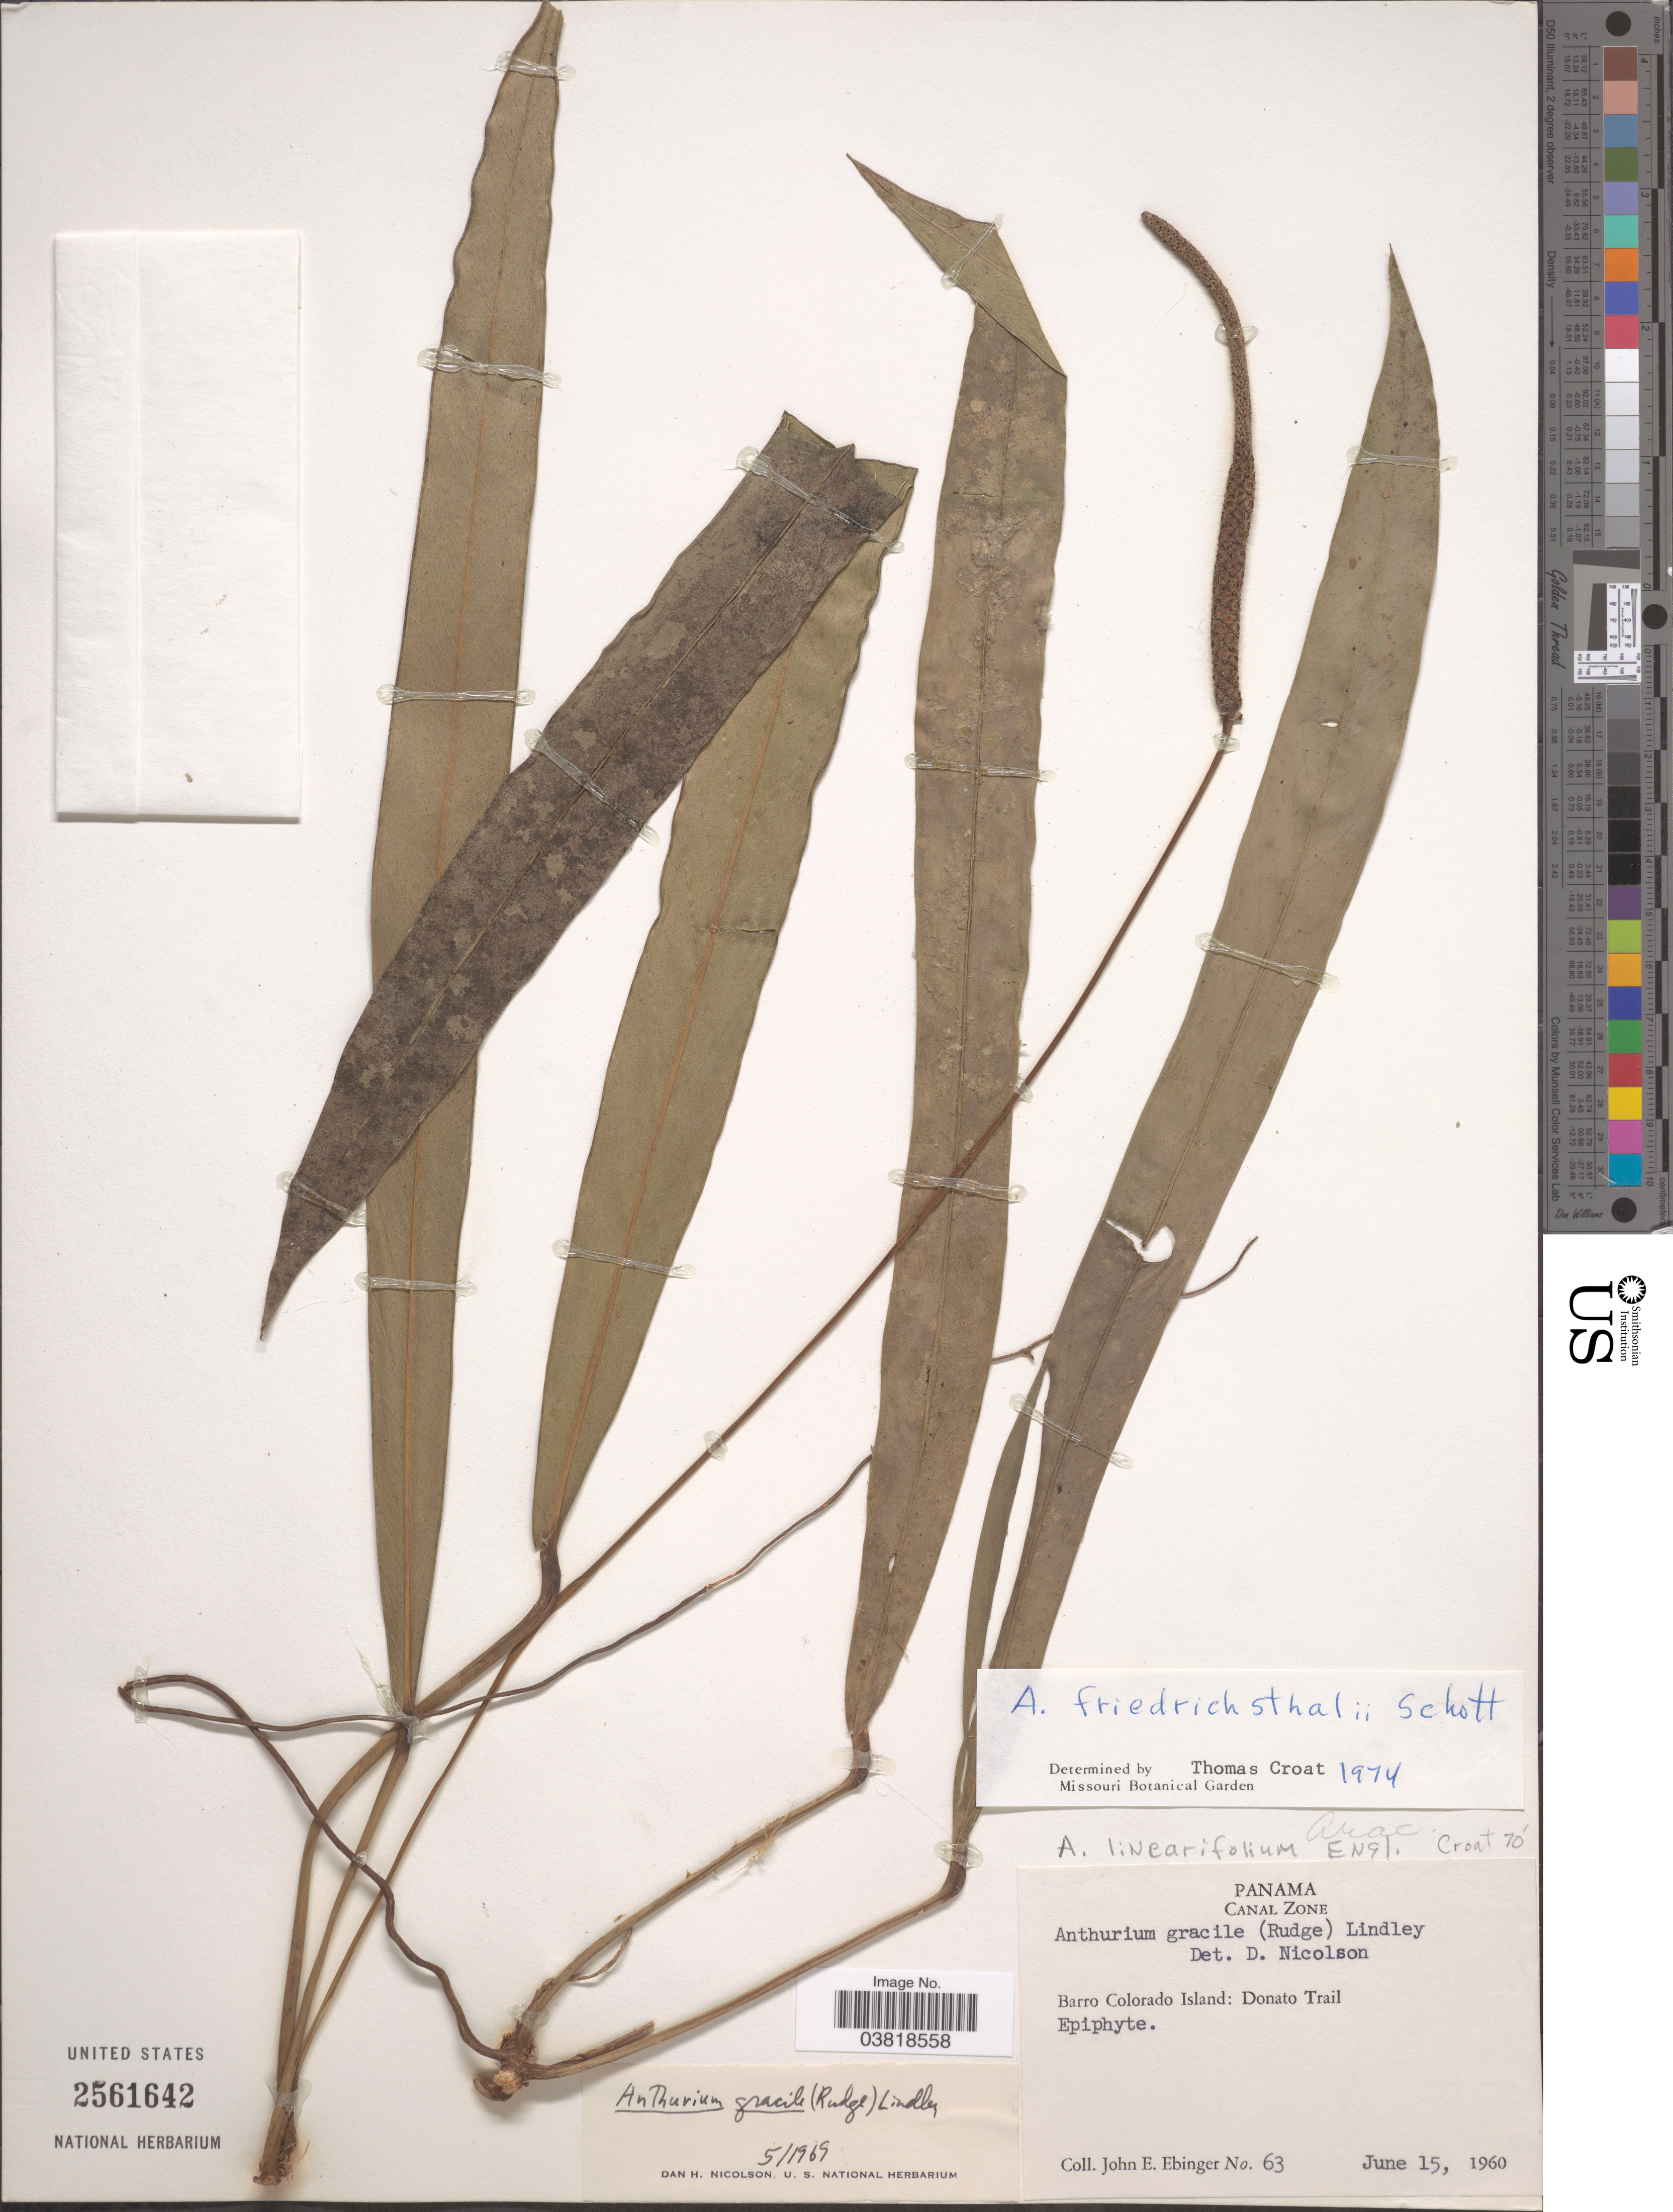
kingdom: Plantae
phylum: Tracheophyta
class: Liliopsida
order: Alismatales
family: Araceae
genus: Anthurium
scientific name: Anthurium friedrichsthalii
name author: Schott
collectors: J. Ebinger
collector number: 63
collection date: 1960-06-15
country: Panama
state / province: Panamá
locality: Canal Zone. Barro Colorado Island: Donato Trail.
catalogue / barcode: US 2561642